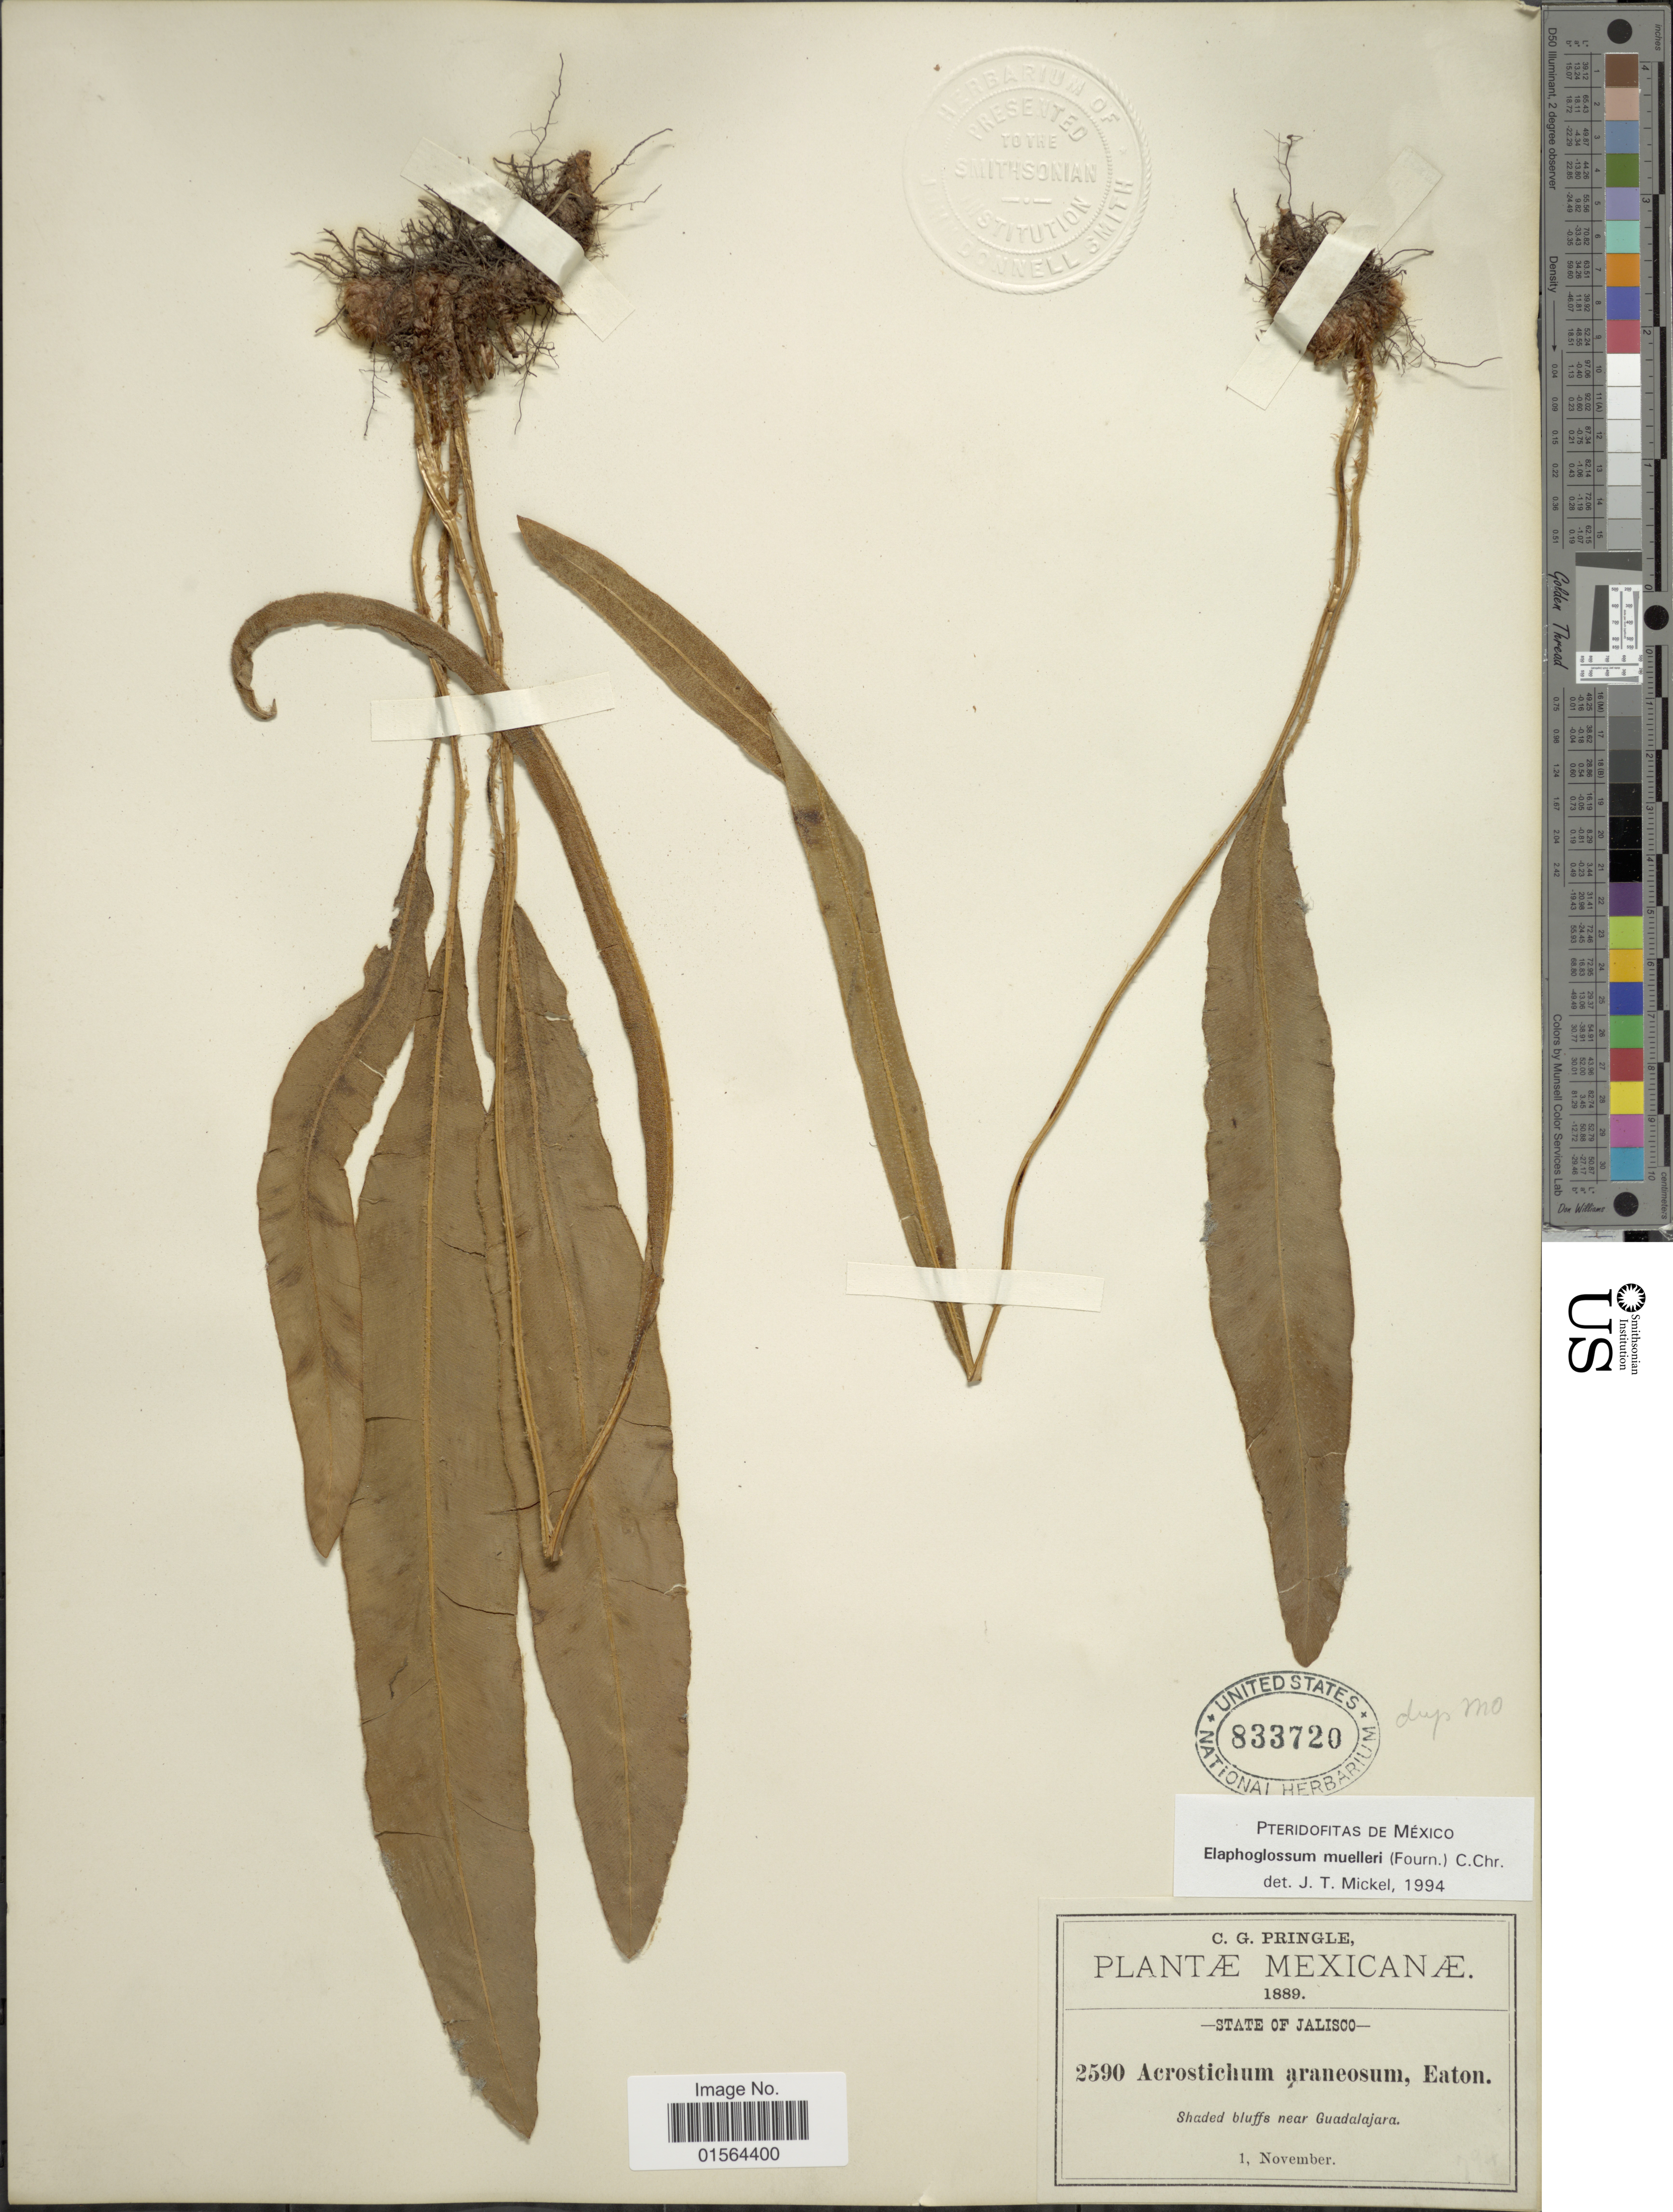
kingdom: Plantae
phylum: Tracheophyta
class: Polypodiopsida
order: Polypodiales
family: Dryopteridaceae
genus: Elaphoglossum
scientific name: Elaphoglossum muelleri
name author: (E. Fourn.) C. Chr.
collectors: C. G. Pringle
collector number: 2590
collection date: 1889-11-01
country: Mexico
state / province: Jalisco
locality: Mexicanae, State of Jalisco, near Guadalajara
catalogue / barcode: US 833720